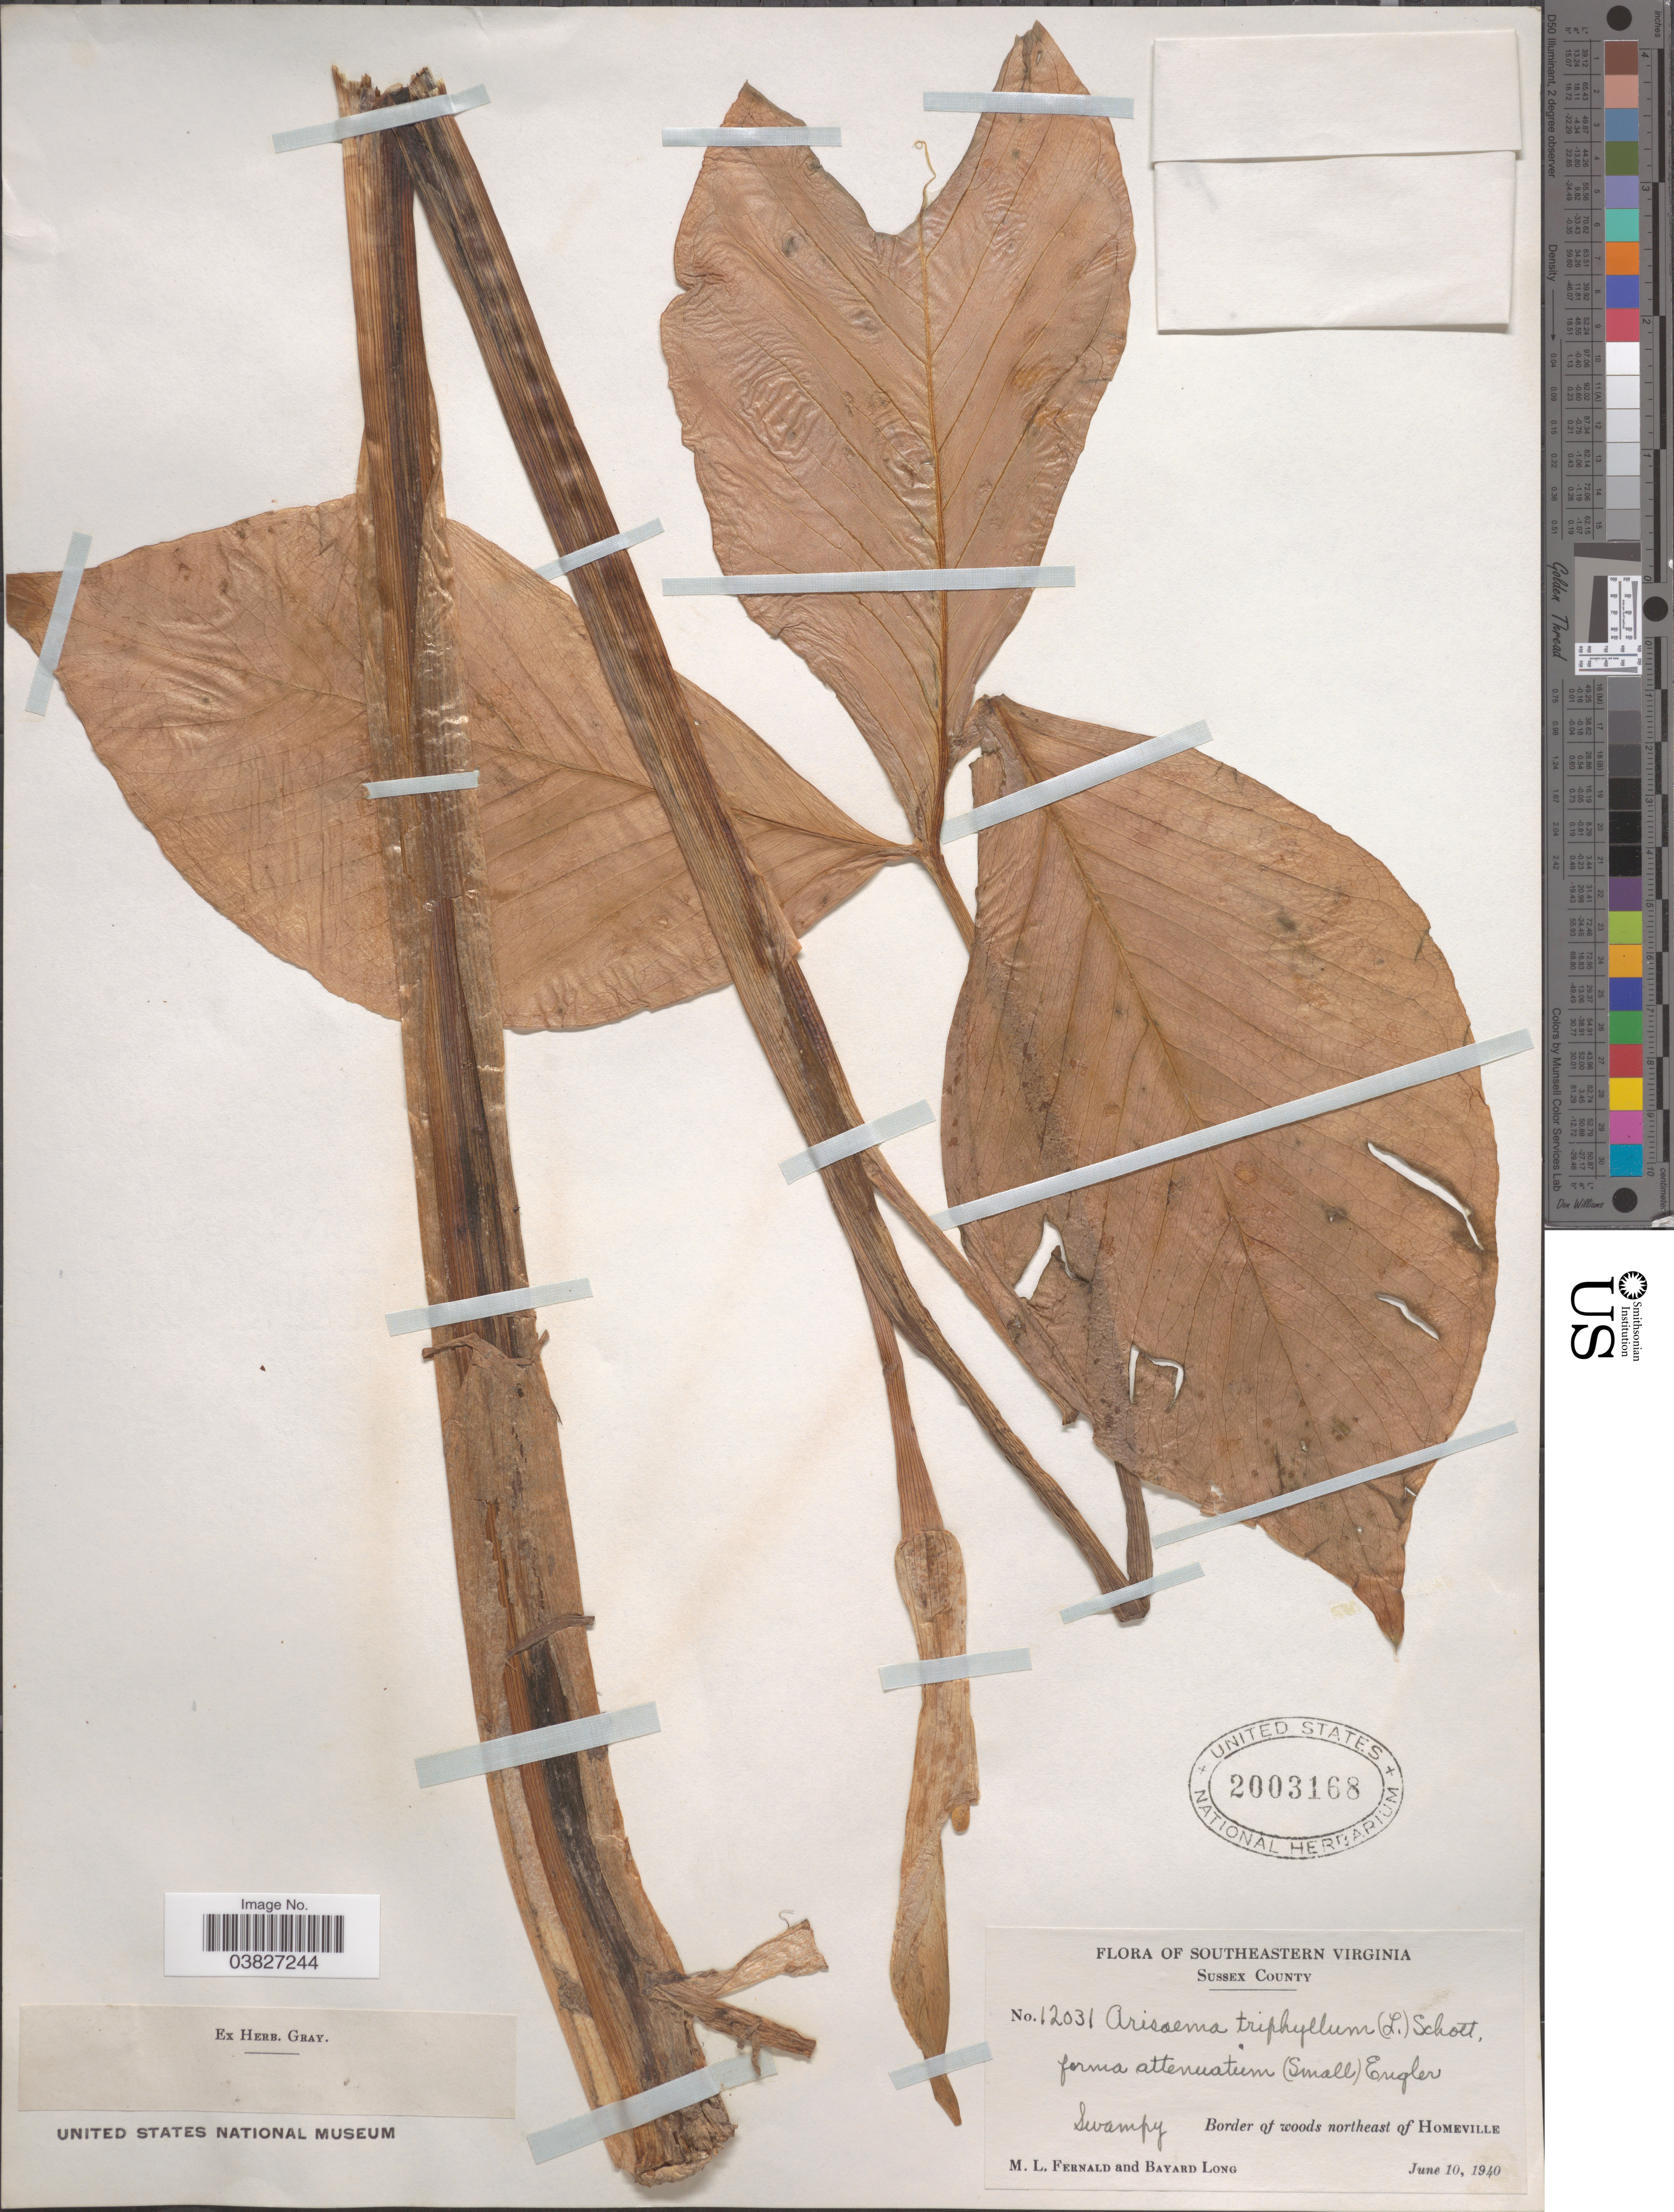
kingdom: Plantae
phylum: Tracheophyta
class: Liliopsida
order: Alismatales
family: Araceae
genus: Arisaema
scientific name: Arisaema triphyllum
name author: (L.) Schott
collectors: M. L. Fernald & B. Long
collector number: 12031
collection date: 1940-06-10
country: United States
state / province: Virginia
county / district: Sussex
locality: Southeastern Virginia. Sussex County. Border of woods northeast of Homeville.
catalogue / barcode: US 2003168